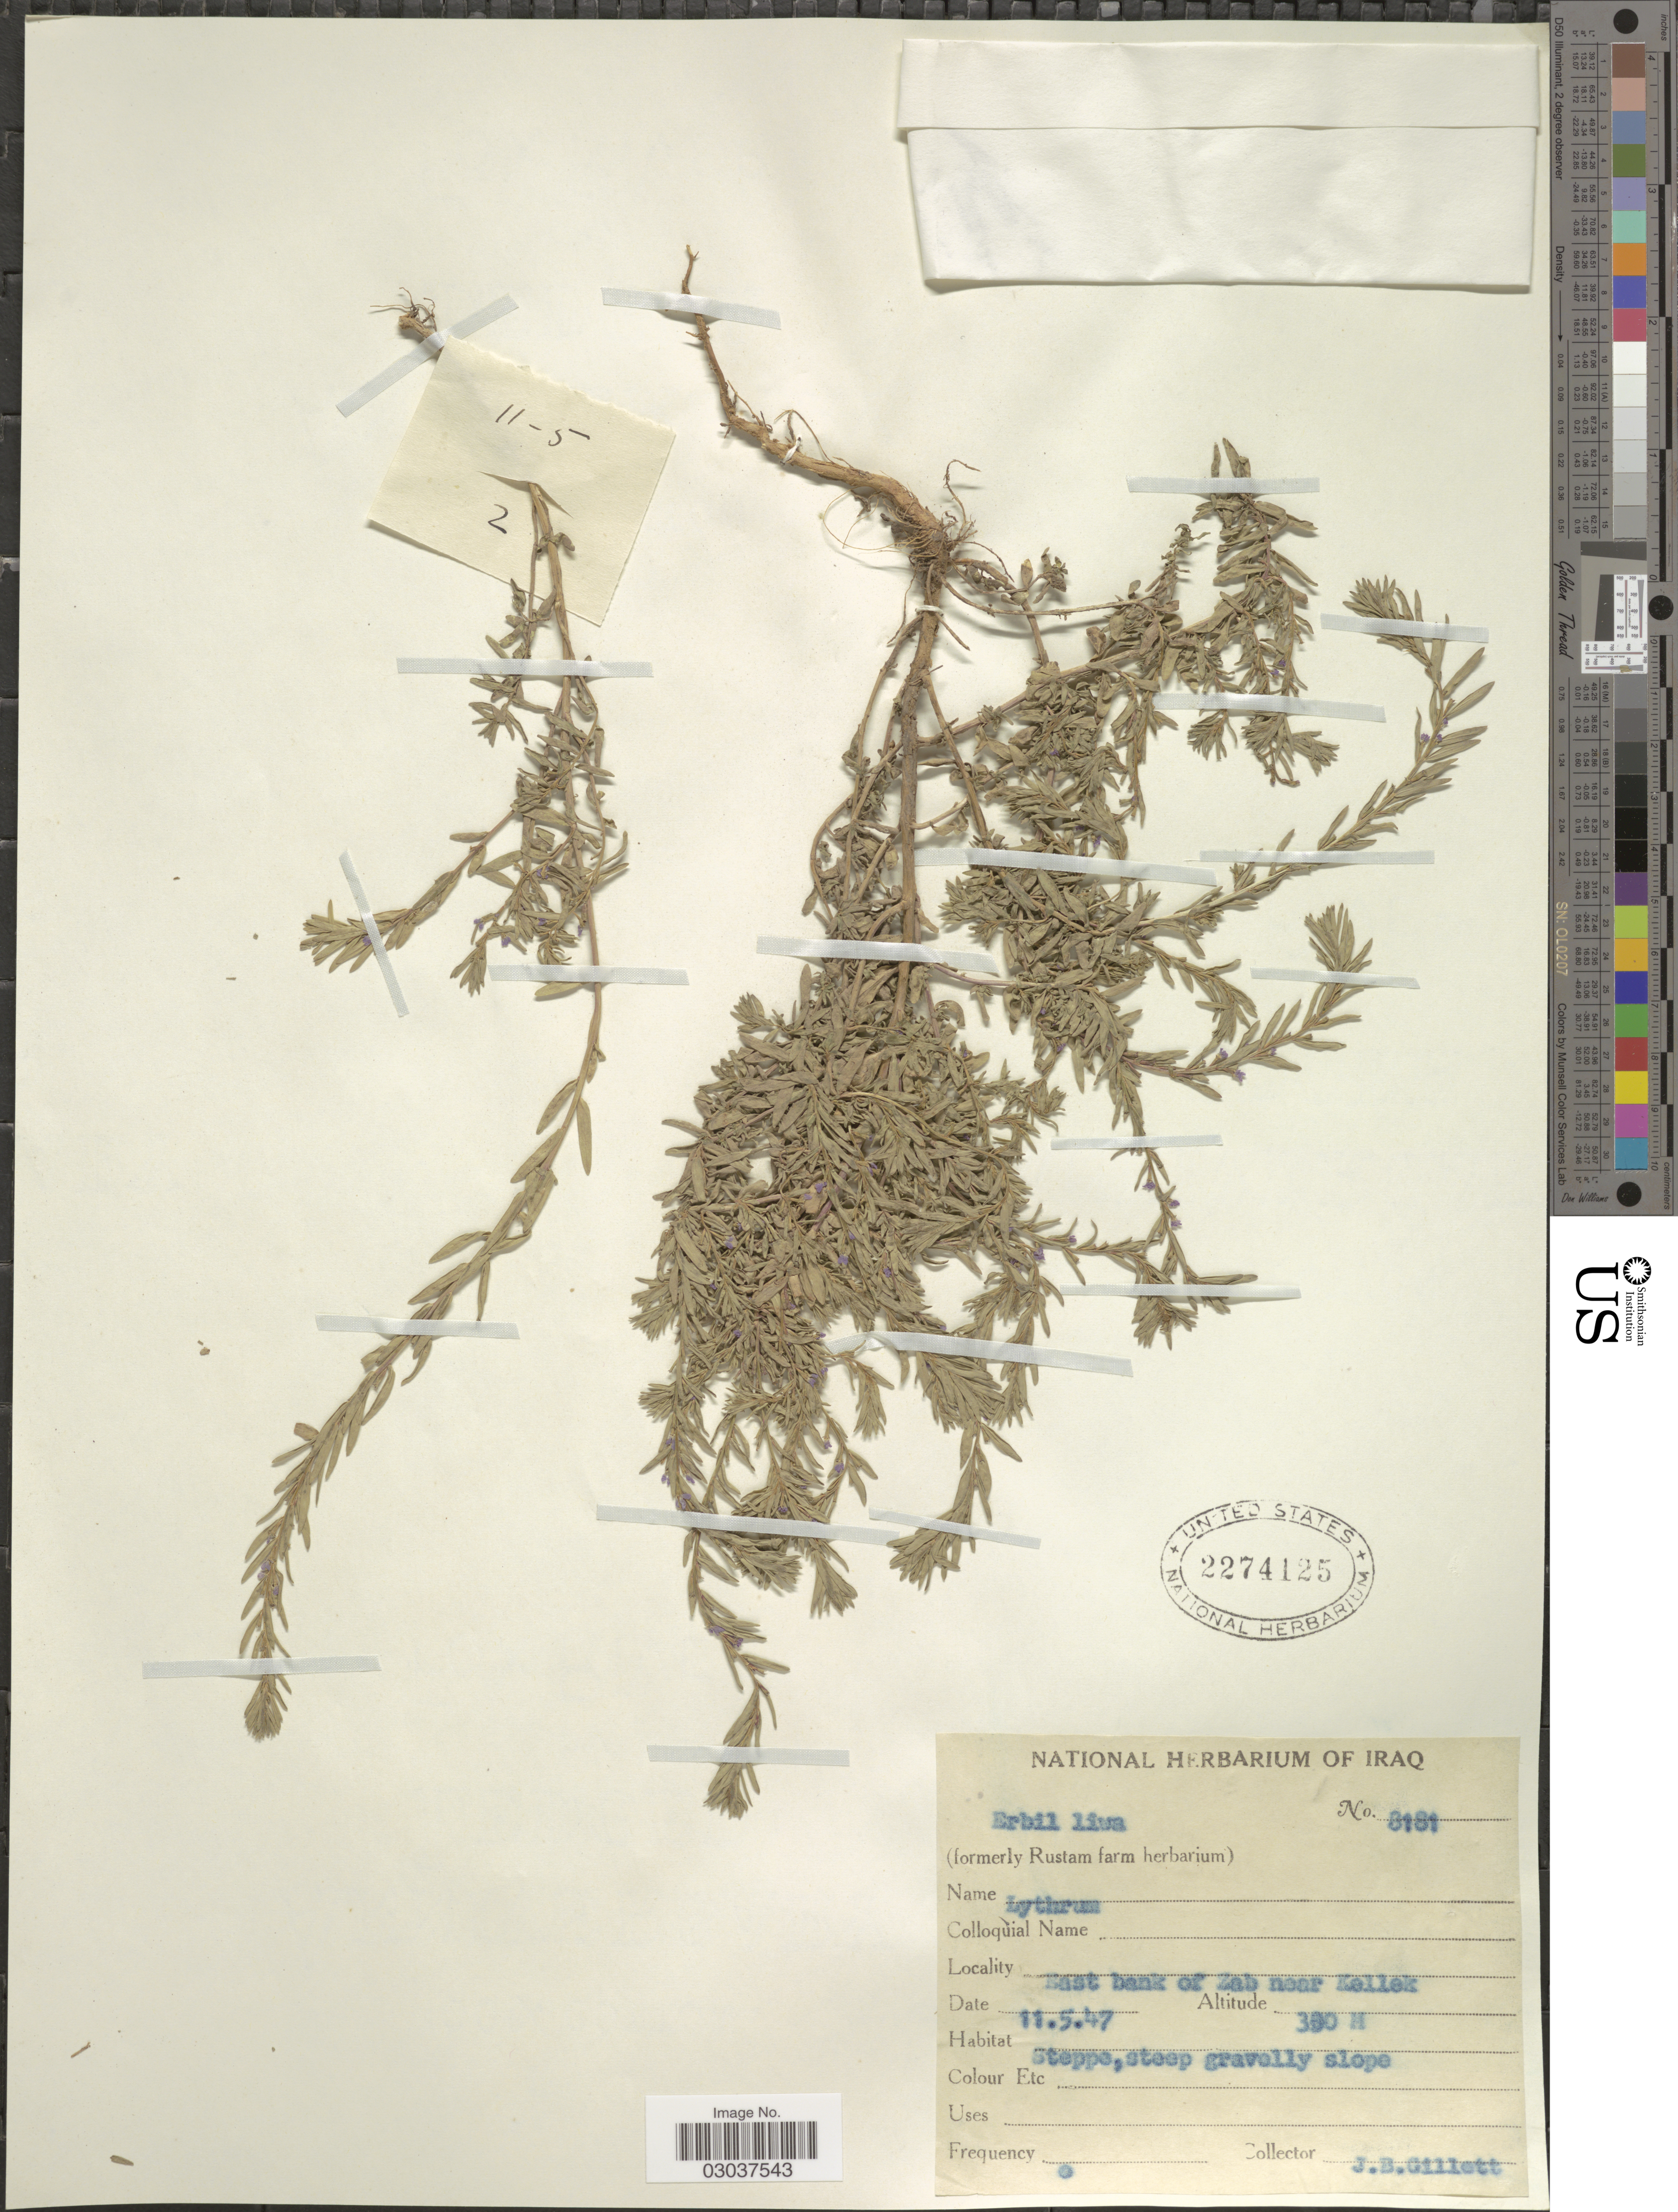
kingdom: Plantae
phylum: Tracheophyta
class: Magnoliopsida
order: Myrtales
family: Lythraceae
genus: Lythrum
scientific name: Lythrum sp.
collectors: J. B. Gillett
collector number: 8181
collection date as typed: Transcribed d/m/y: 11/5/47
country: Iraq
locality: Erbil liwa. East bank of Zab near Kellek.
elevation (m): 300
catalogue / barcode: US 2274125